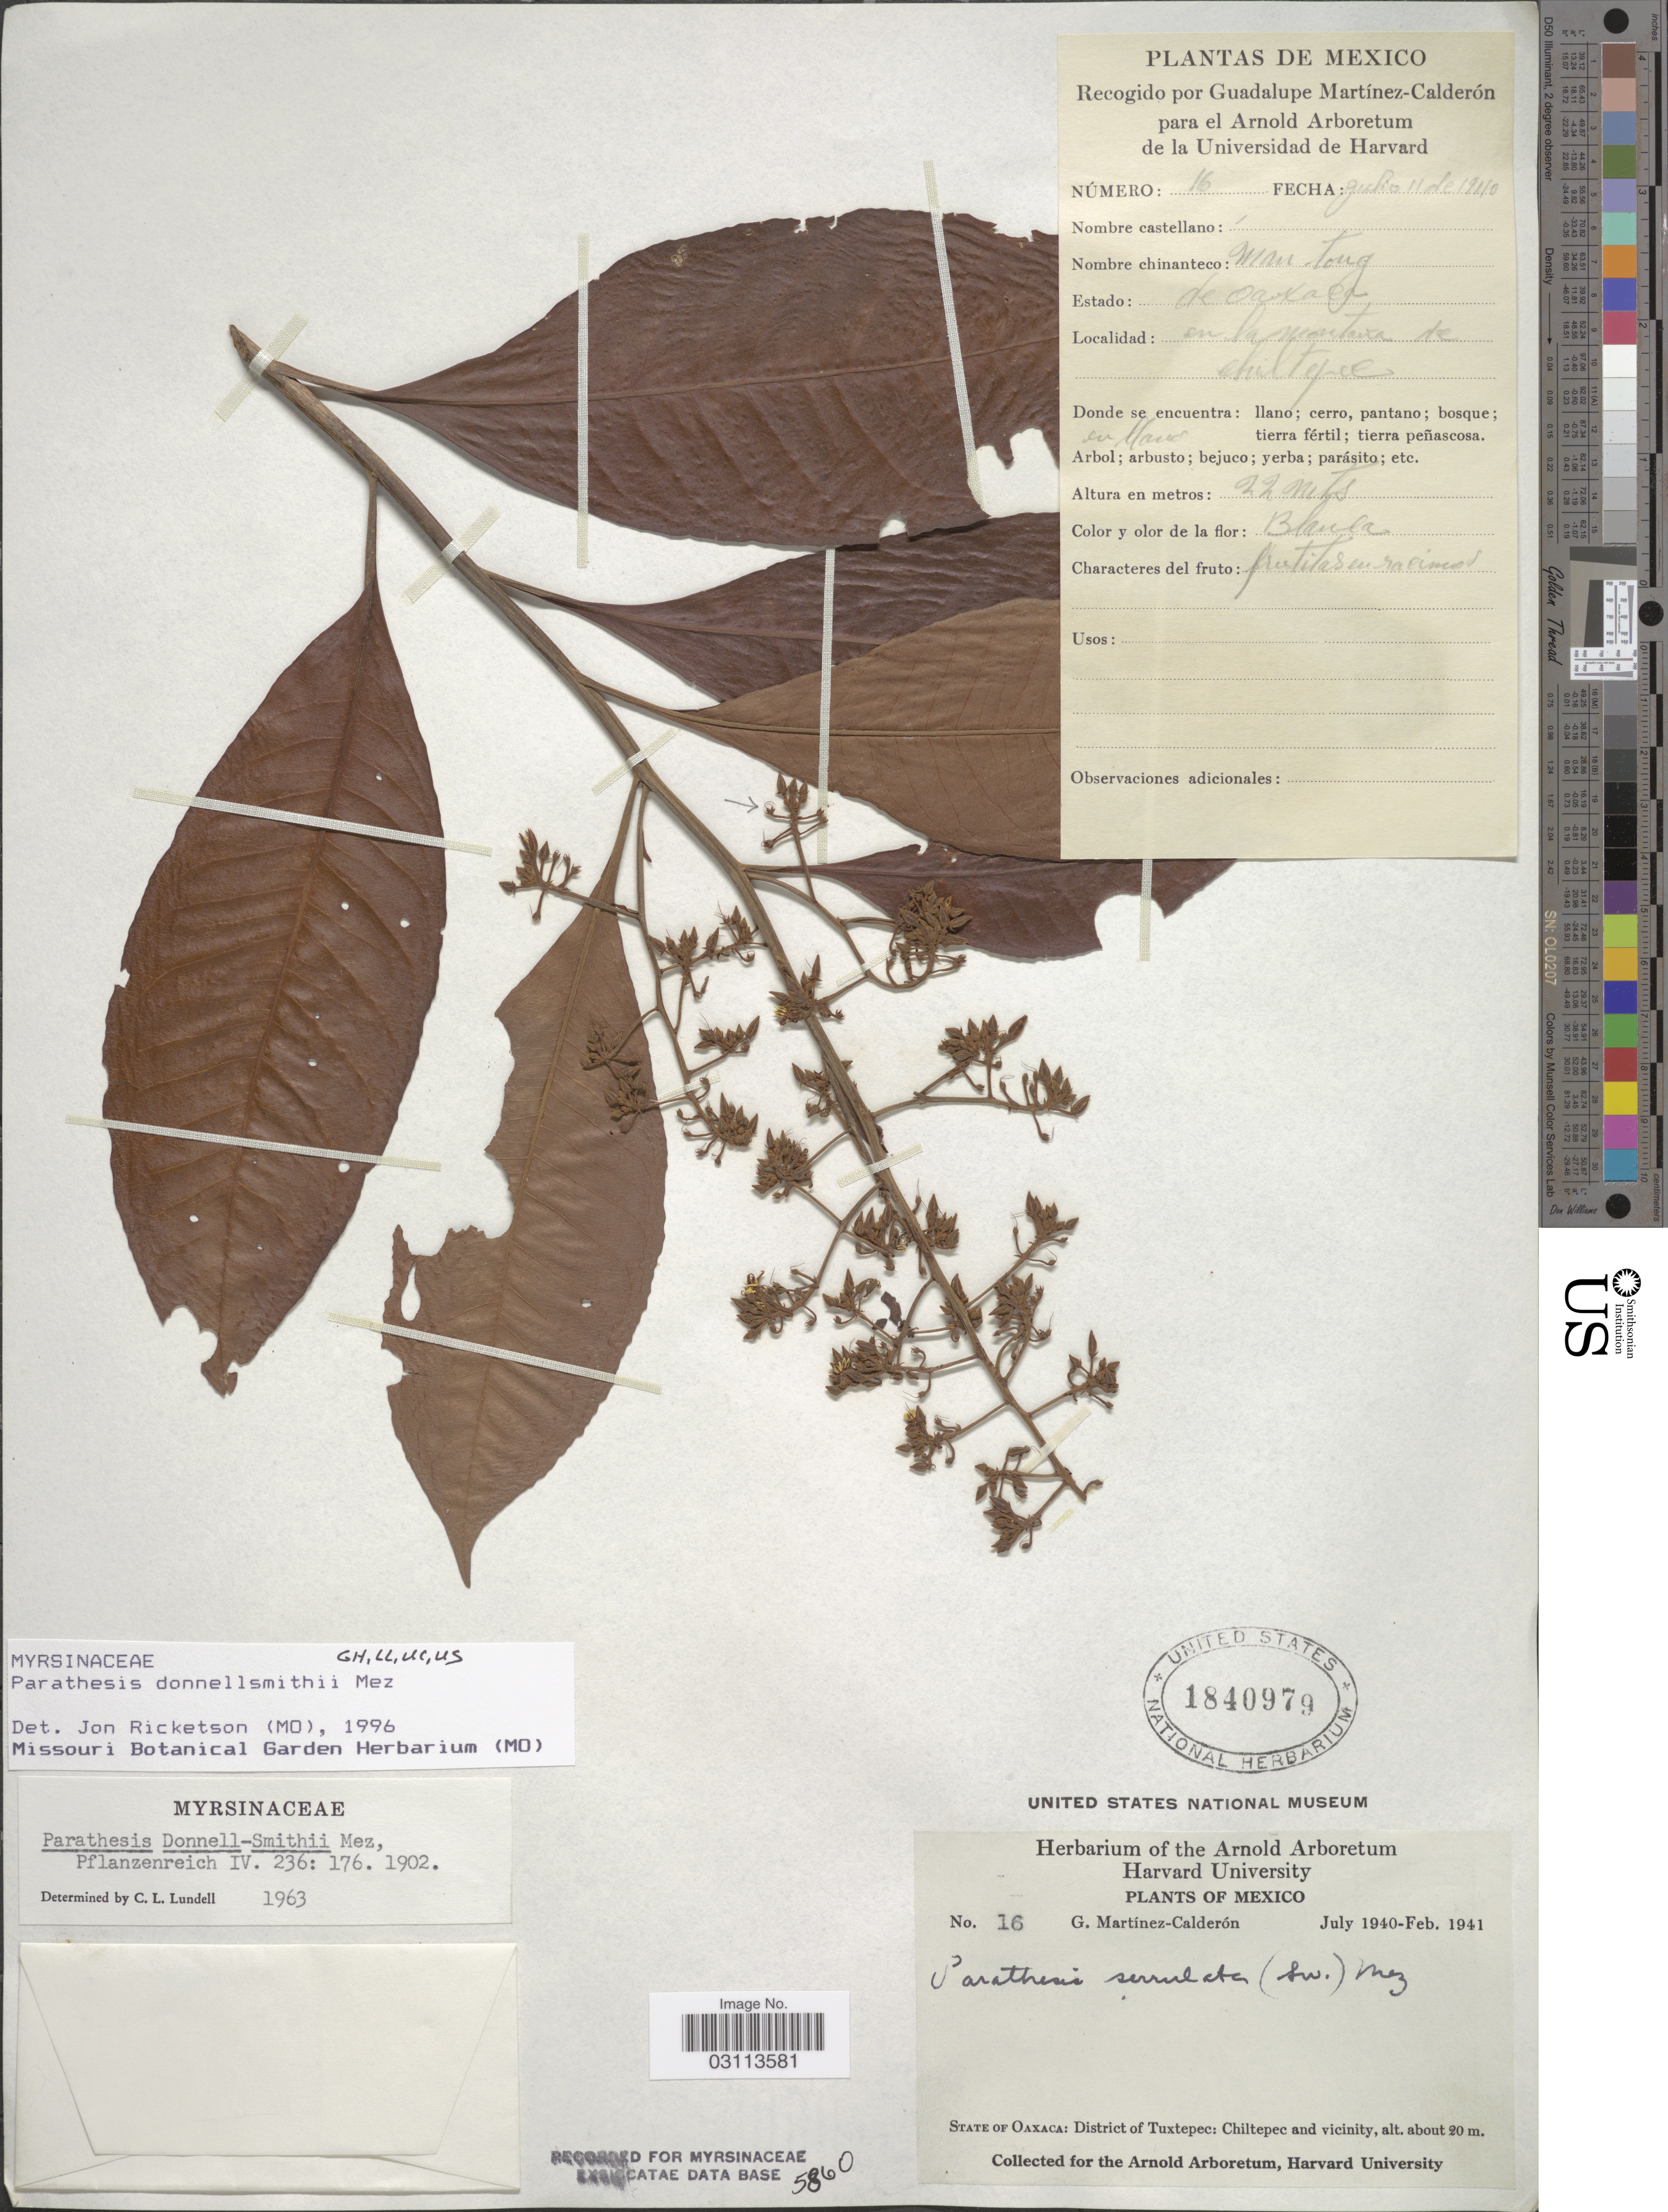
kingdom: Plantae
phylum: Tracheophyta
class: Magnoliopsida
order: Ericales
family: Primulaceae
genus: Parathesis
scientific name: Parathesis donnell-smithii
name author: Mez in Engl.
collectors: G. Martínez Calderón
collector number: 16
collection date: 1940-07-11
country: Mexico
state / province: Oaxaca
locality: District of Tuxtepec: Chiltepec and vicinity.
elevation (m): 20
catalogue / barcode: US 1840979